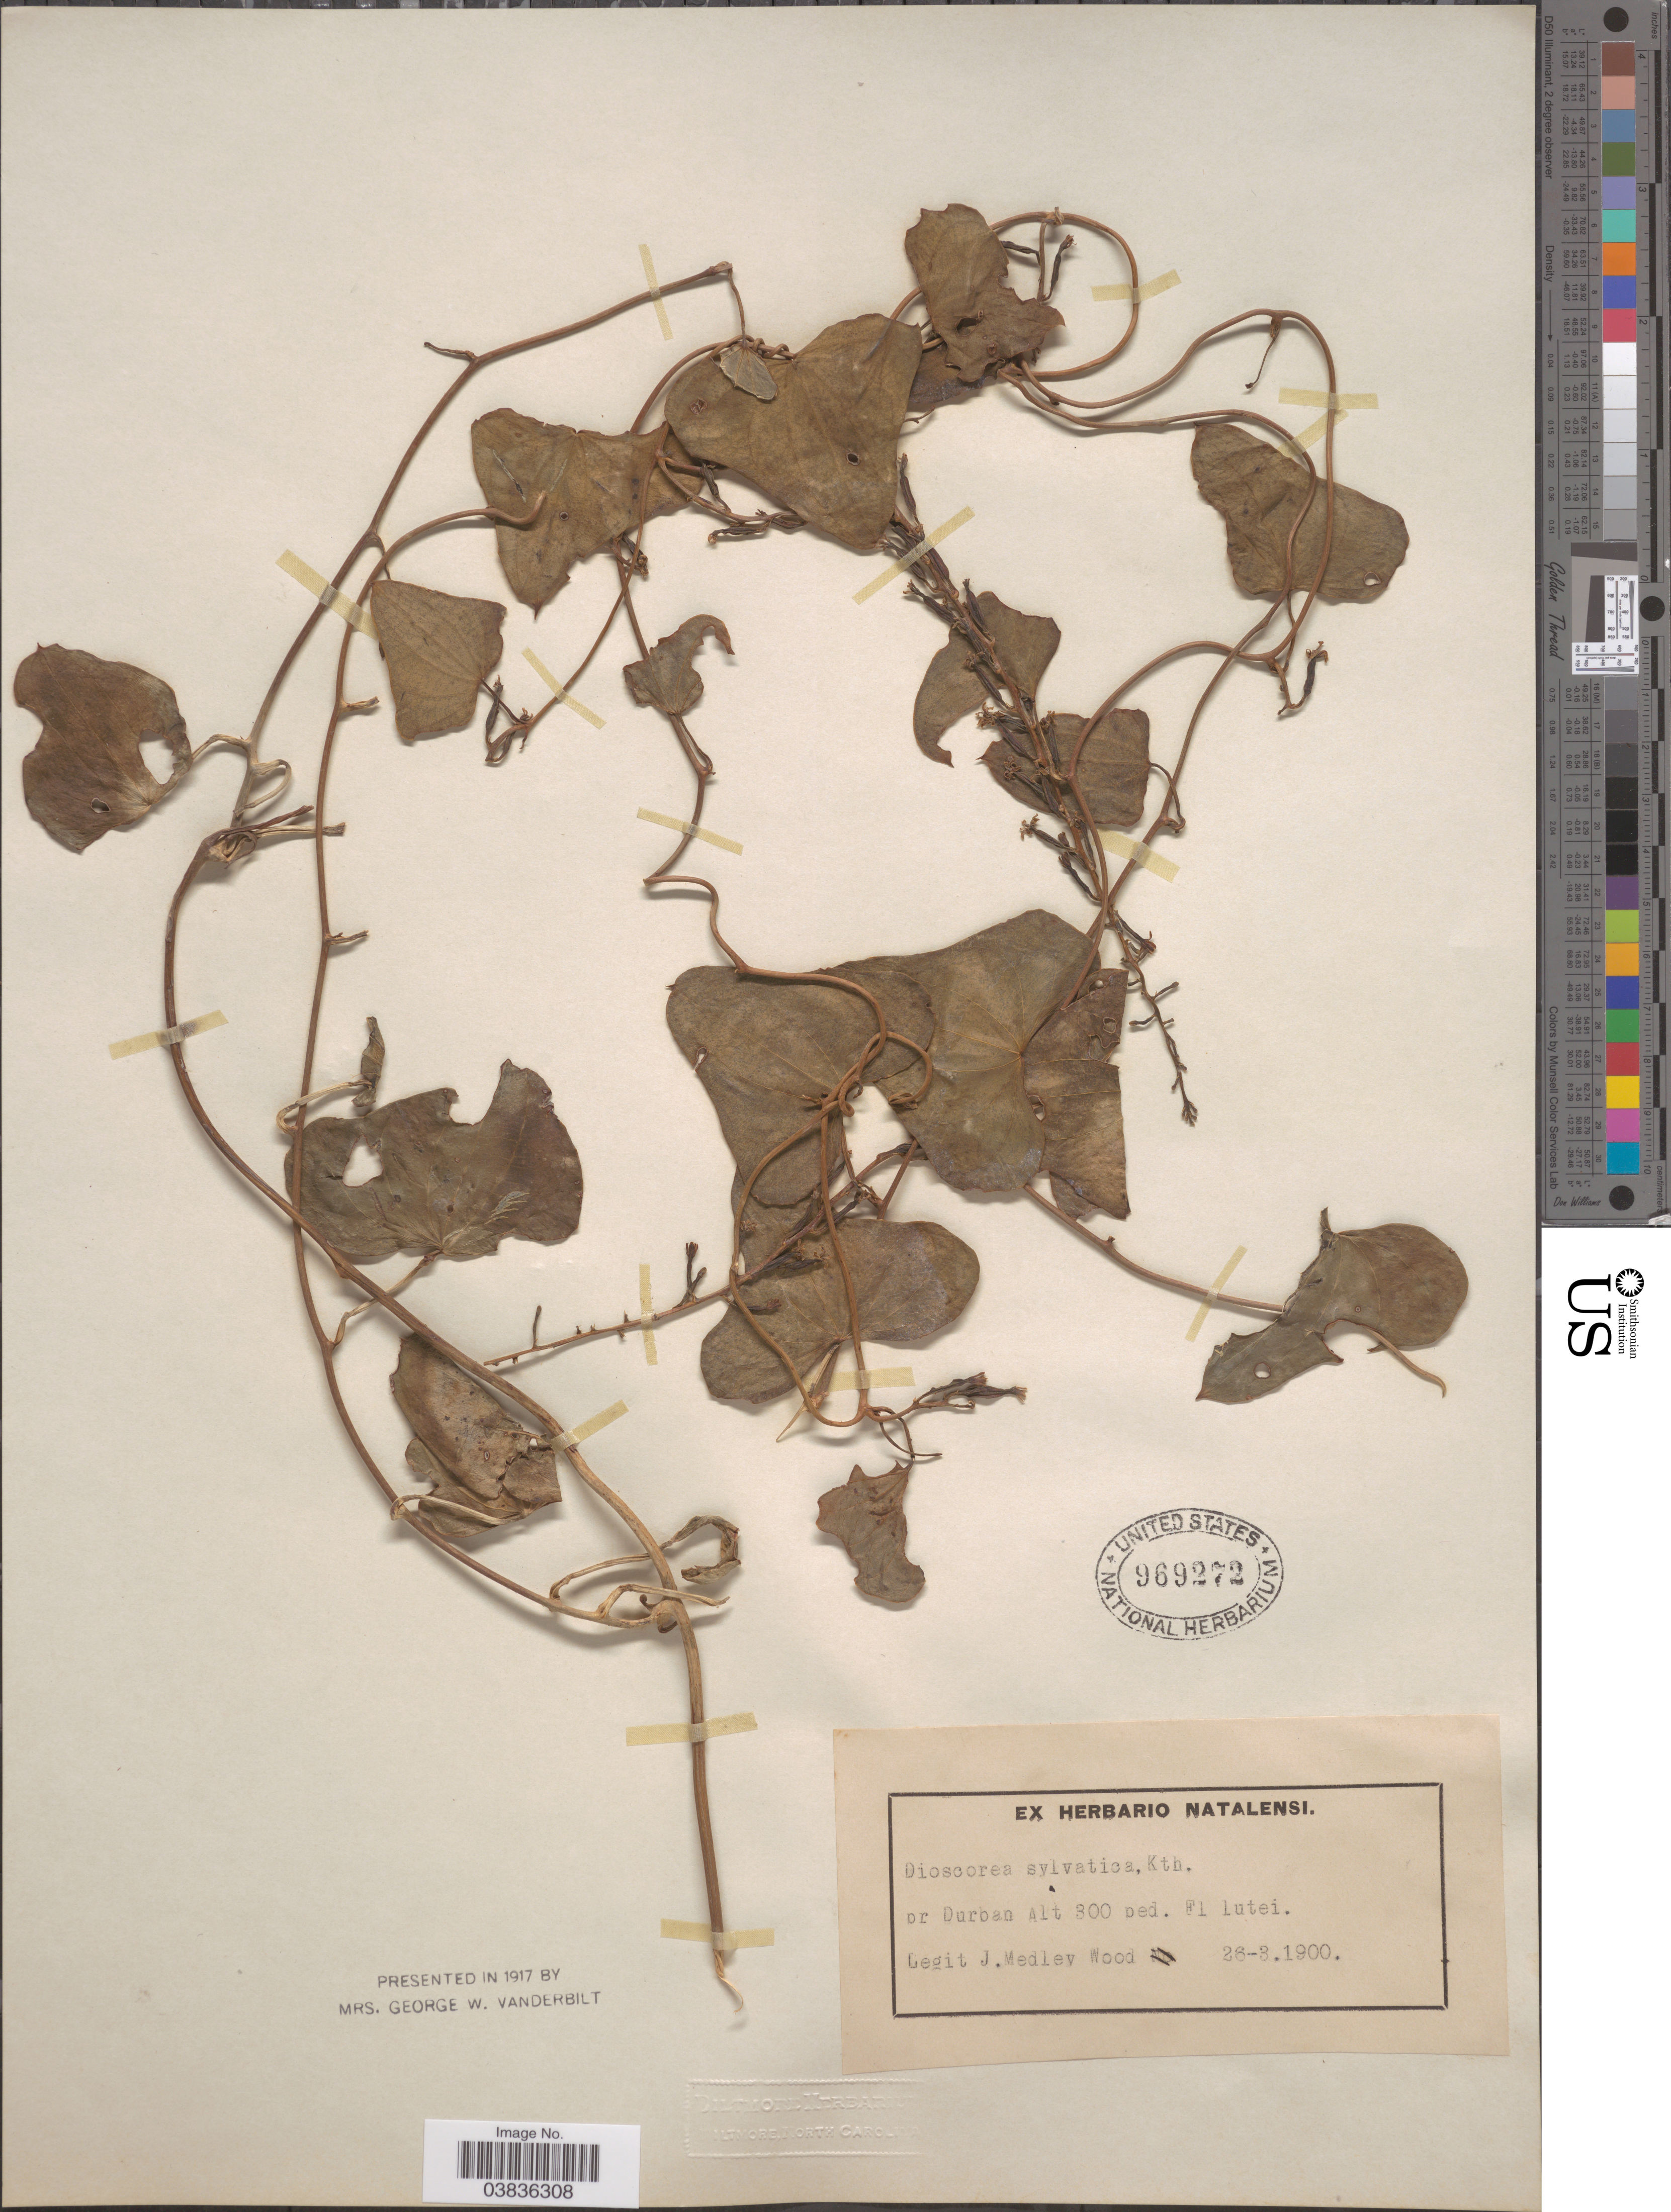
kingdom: Plantae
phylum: Tracheophyta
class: Liliopsida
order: Dioscoreales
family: Dioscoreaceae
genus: Dioscorea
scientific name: Dioscorea sylvatica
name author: Eckl.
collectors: J. Medley Wood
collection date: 1900-03-26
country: South Africa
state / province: KwaZulu-Natal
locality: Natalensi. or Durban.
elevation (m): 91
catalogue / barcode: US 969272